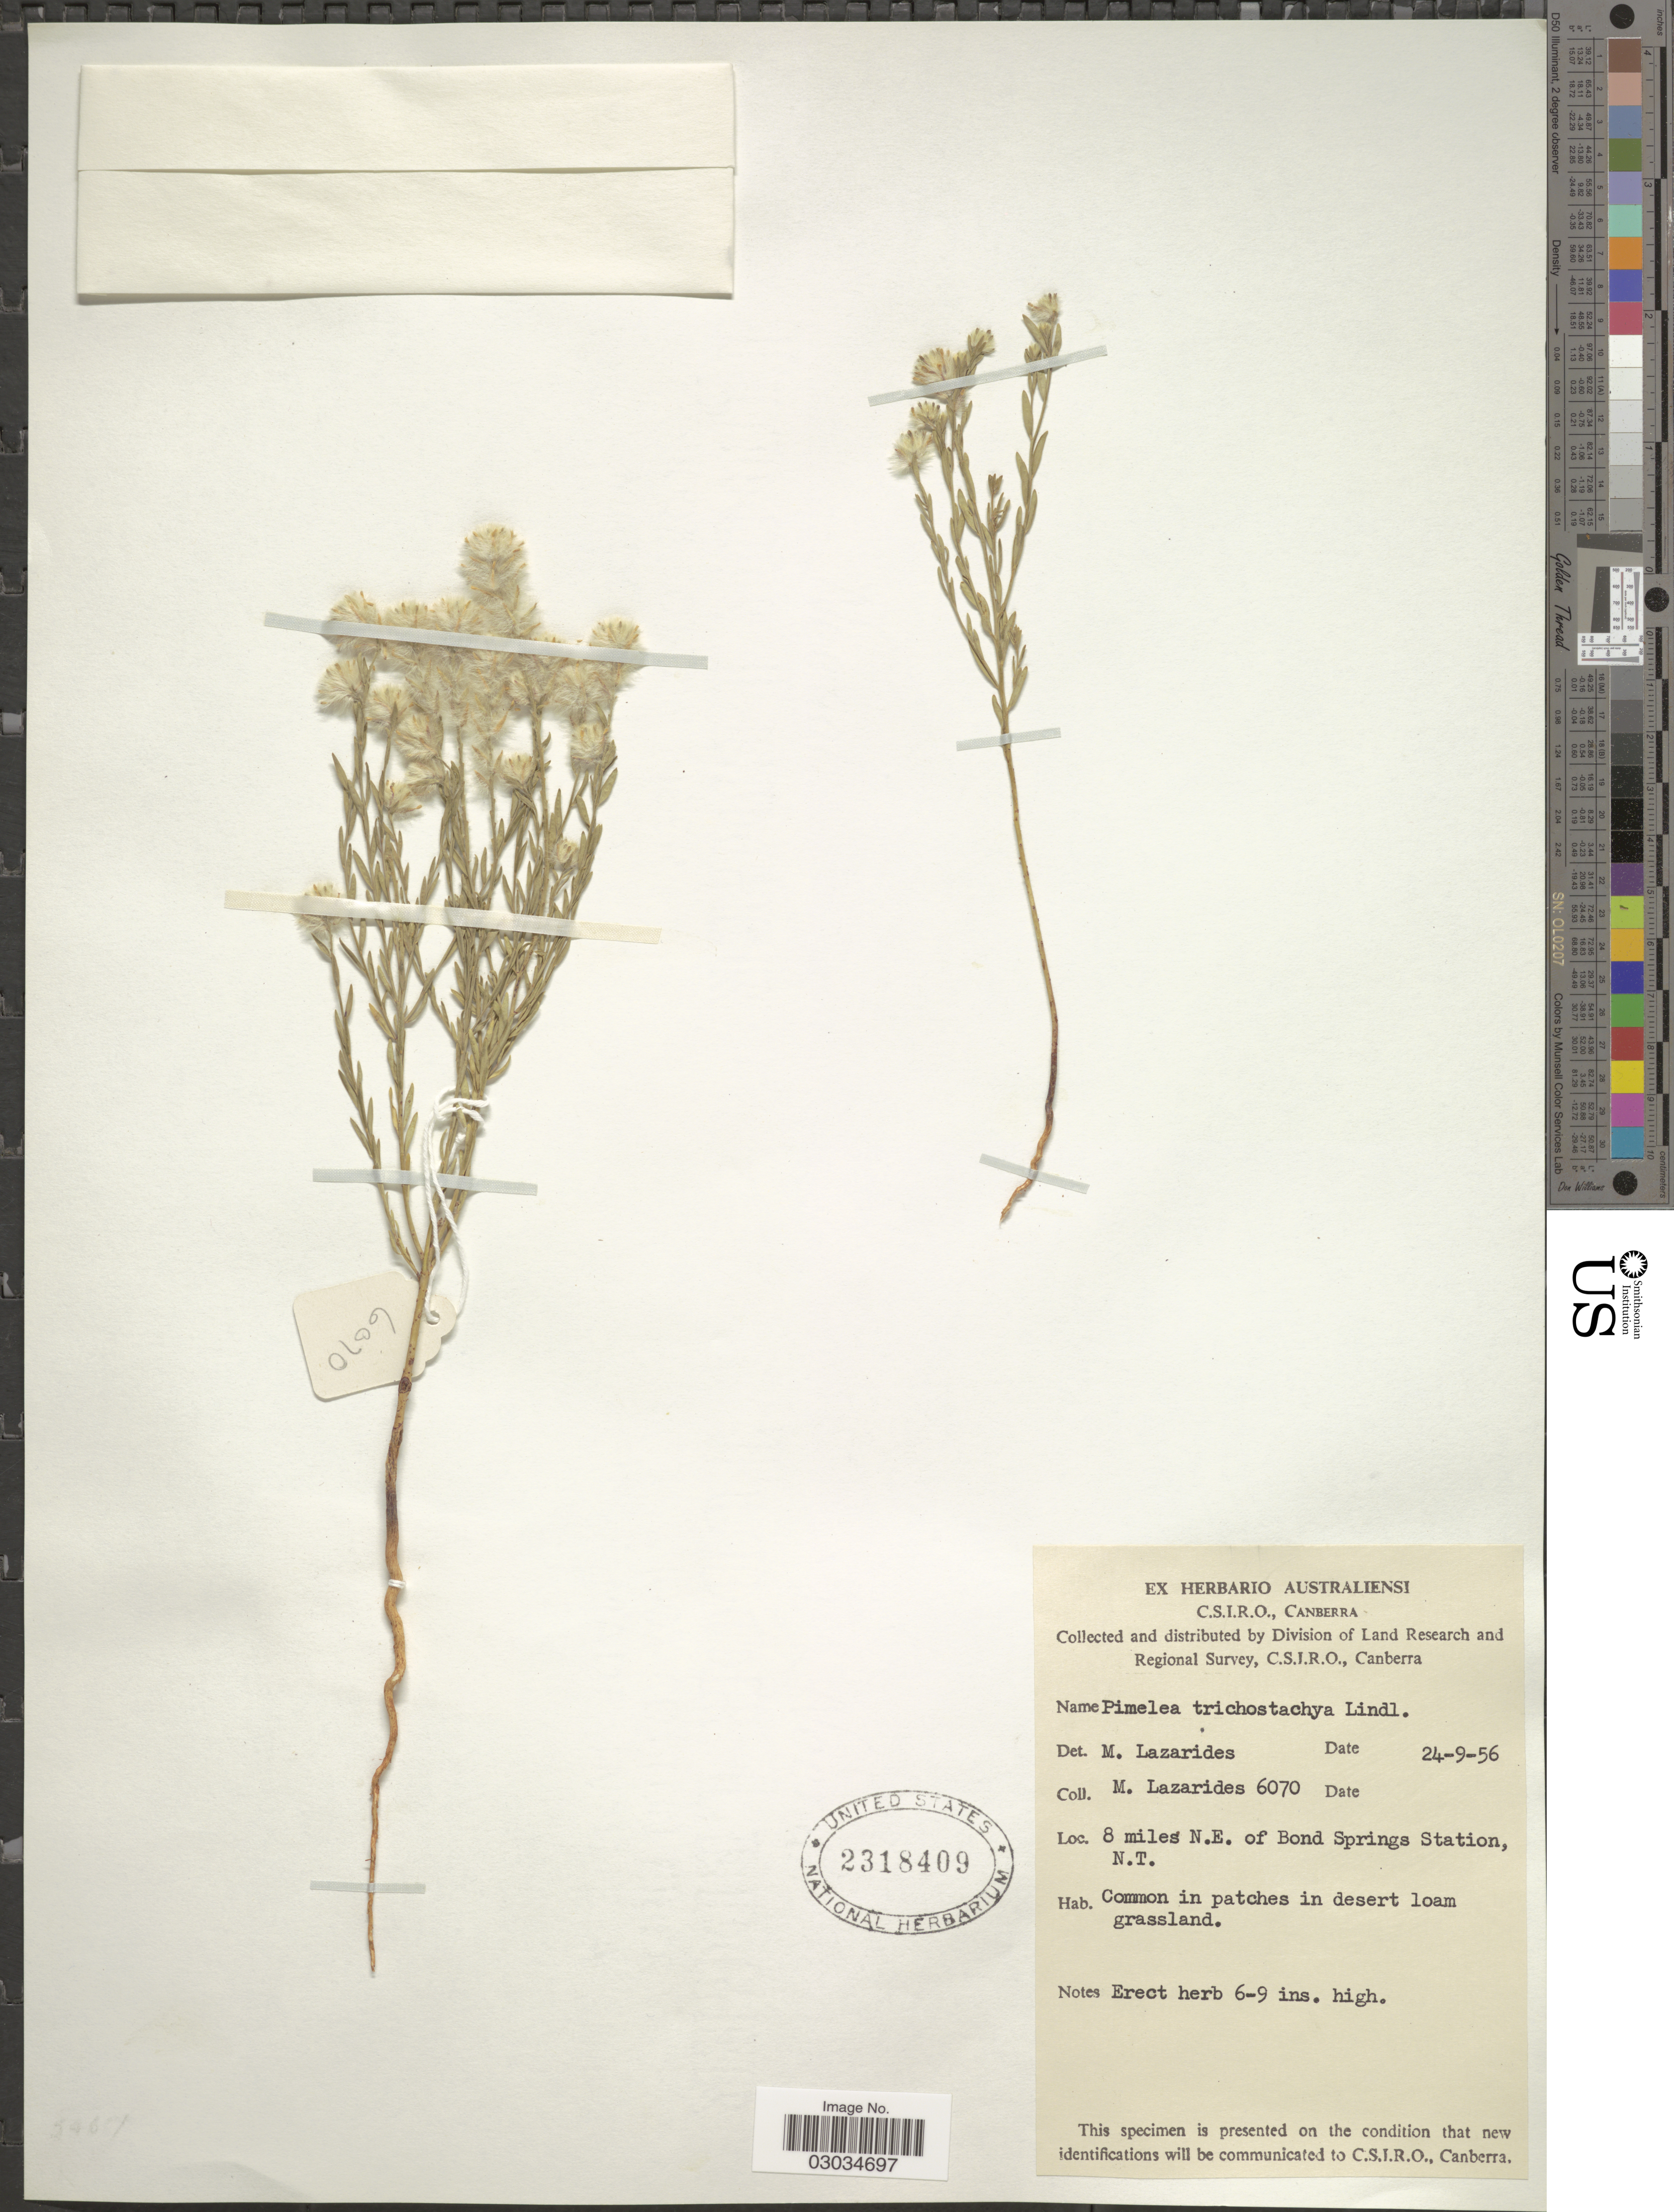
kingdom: Plantae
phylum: Tracheophyta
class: Magnoliopsida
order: Malvales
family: Thymelaeaceae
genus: Pimelea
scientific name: Pimelea trichostachya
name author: Lindl.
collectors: M. Lazarides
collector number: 6070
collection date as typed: Transcribed d/m/y: 24/9/56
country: Australia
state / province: Northern Territory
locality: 8 miles N.E. of Bond Springs Station, N.T.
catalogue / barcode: US 2318409